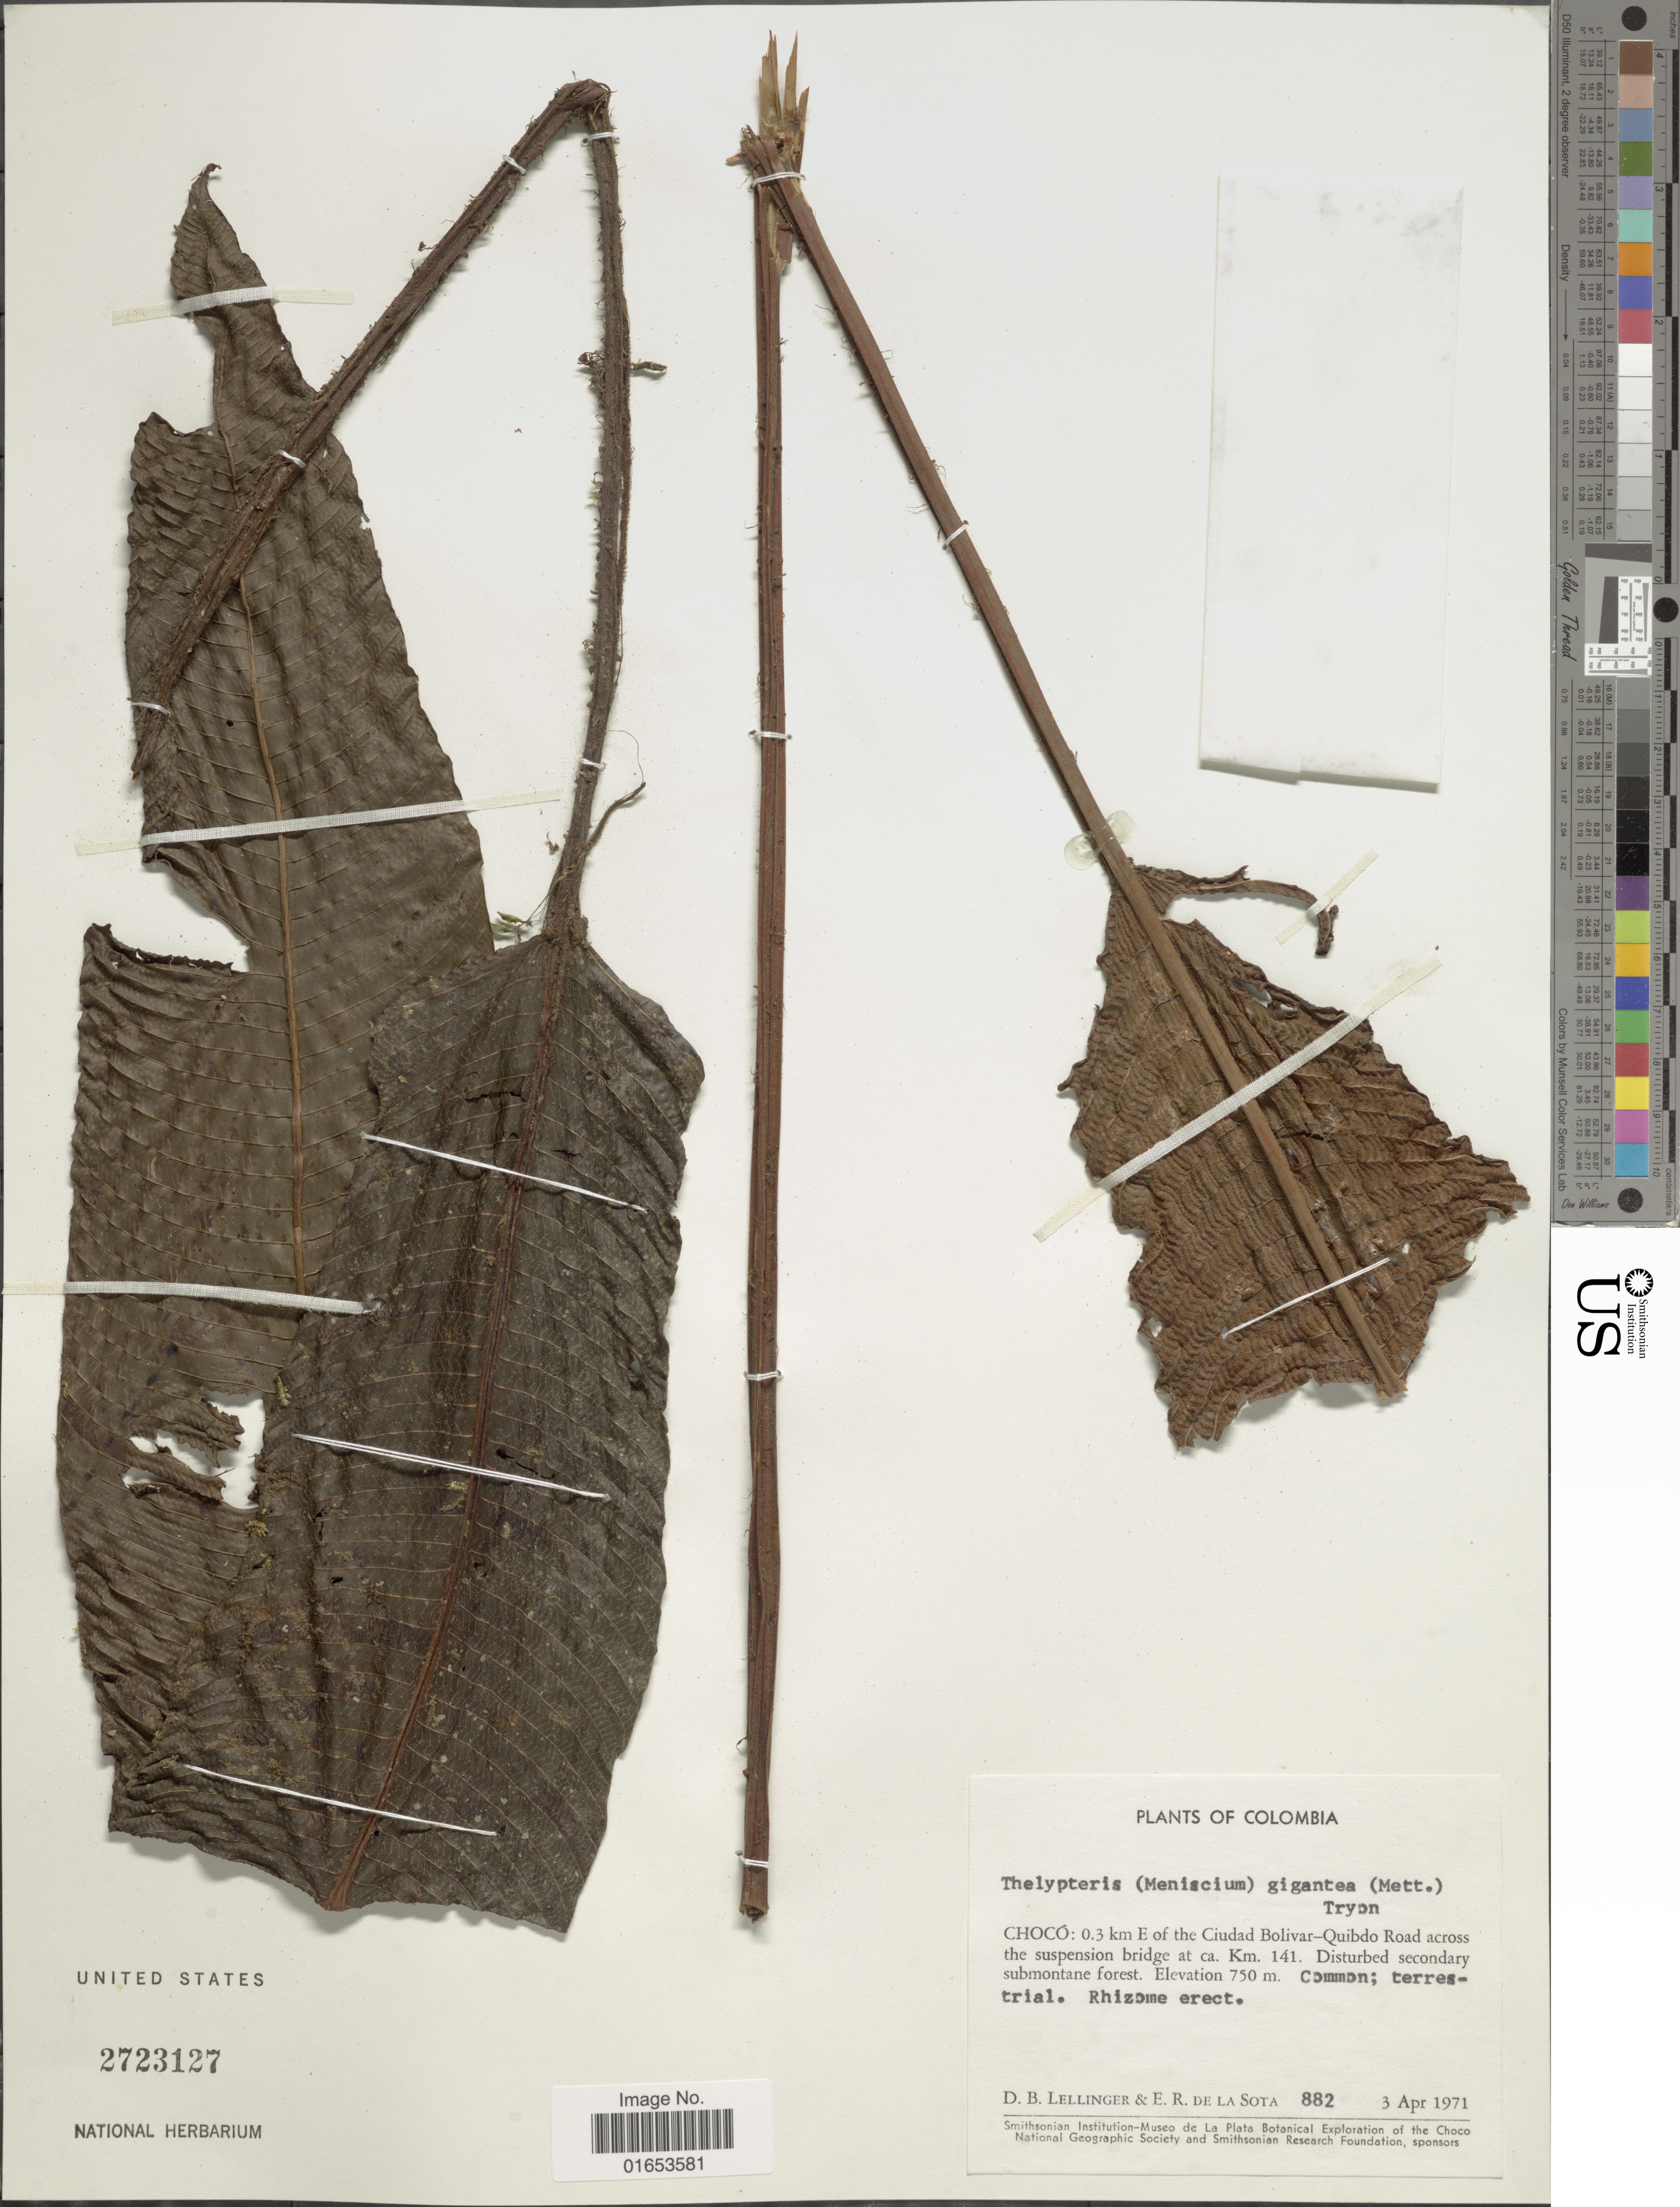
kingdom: Plantae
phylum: Tracheophyta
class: Polypodiopsida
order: Polypodiales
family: Thelypteridaceae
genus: Meniscium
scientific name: Meniscium giganteum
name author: Mett.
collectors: D. B. Lellinger & E. R. de la Sota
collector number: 882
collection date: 1971-04-03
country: Colombia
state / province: Chocó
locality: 0.3 km E of the Ciudad Bolivar-Quibdo Road across the suspension bridge at ca. Km. 41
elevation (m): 750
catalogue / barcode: US 2723127